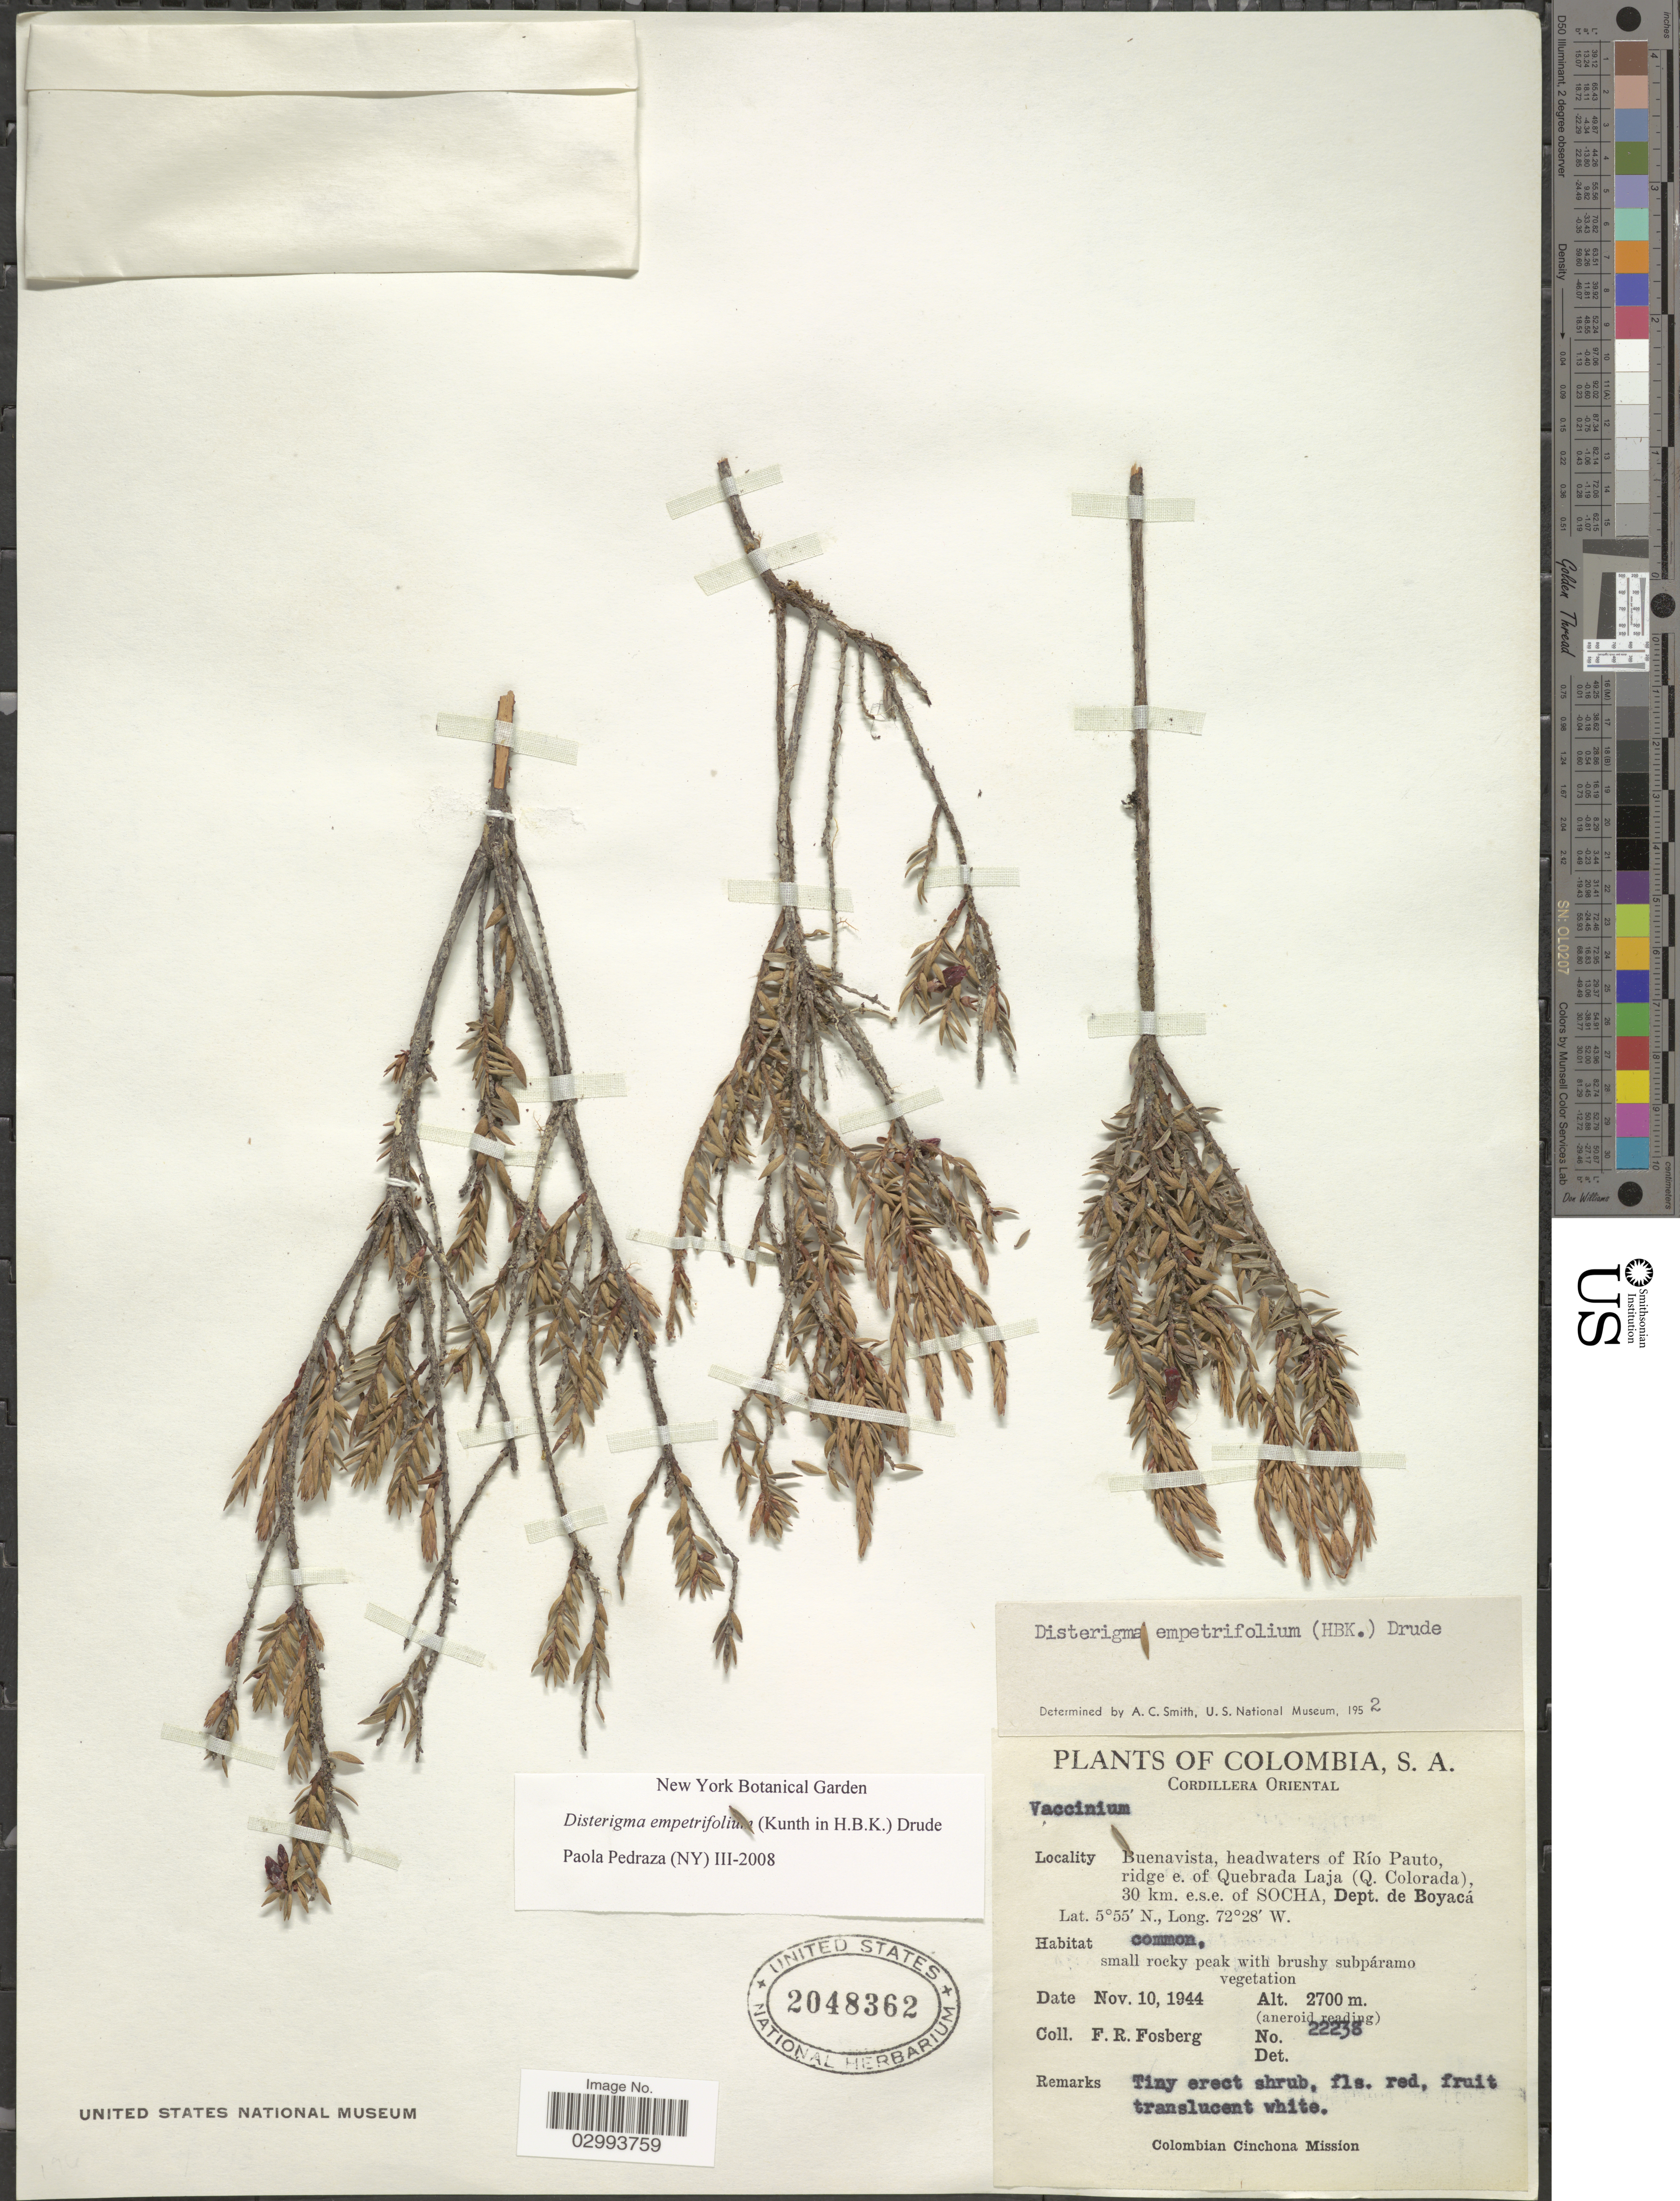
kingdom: Plantae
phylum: Tracheophyta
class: Magnoliopsida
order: Ericales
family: Ericaceae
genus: Disterigma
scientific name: Disterigma empetrifolium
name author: (Kunth) Drude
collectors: F. R. Fosberg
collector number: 22238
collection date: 1944-11-10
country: Colombia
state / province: Boyacá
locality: Cordillera Oriental, Buenavista, headwaters of Río Pauto, ridge e. of Quebrada Laja (Q. Colorada), 30 km. e.s.e. of Socha, Dept. de Boyacá.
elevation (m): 2700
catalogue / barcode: US 2048362